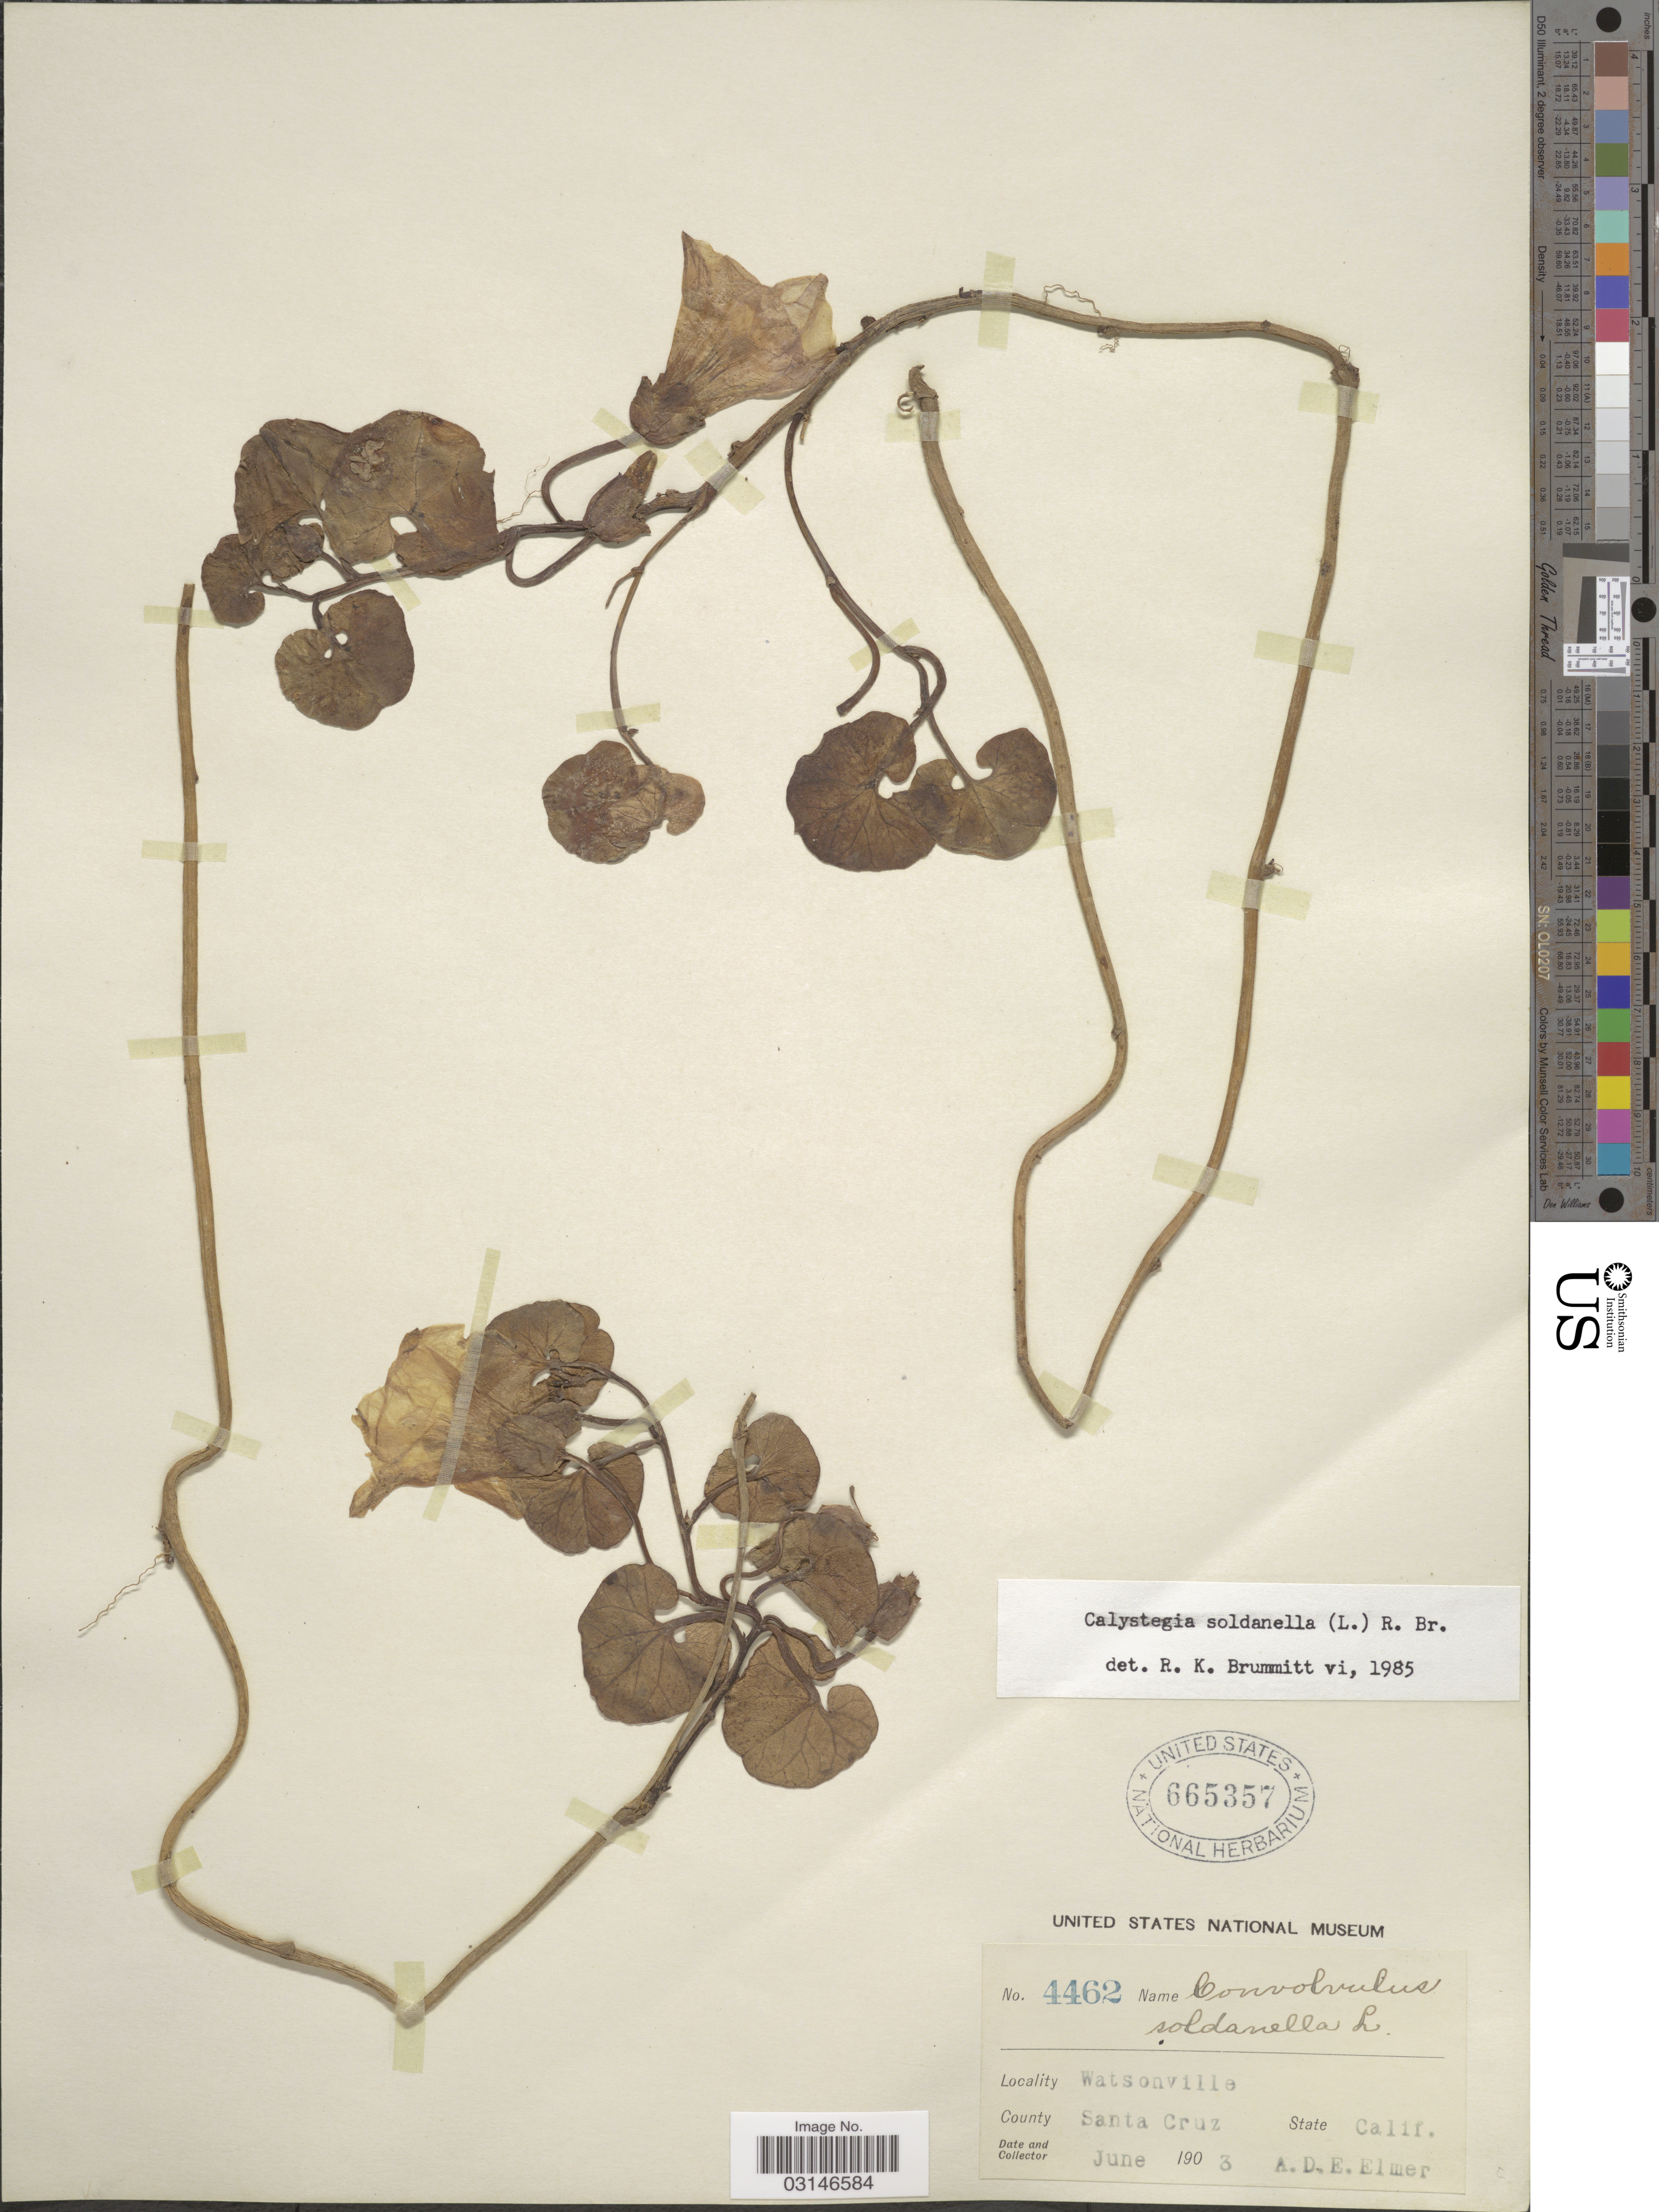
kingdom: Plantae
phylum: Tracheophyta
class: Magnoliopsida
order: Solanales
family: Convolvulaceae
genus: Calystegia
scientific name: Calystegia soldanella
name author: (L.) R. Br.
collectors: A. D. E. Elmer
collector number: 4462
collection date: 1903-06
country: United States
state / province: California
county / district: Santa Cruz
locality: Watsonville. County Santa Cruz.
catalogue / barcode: US 665357